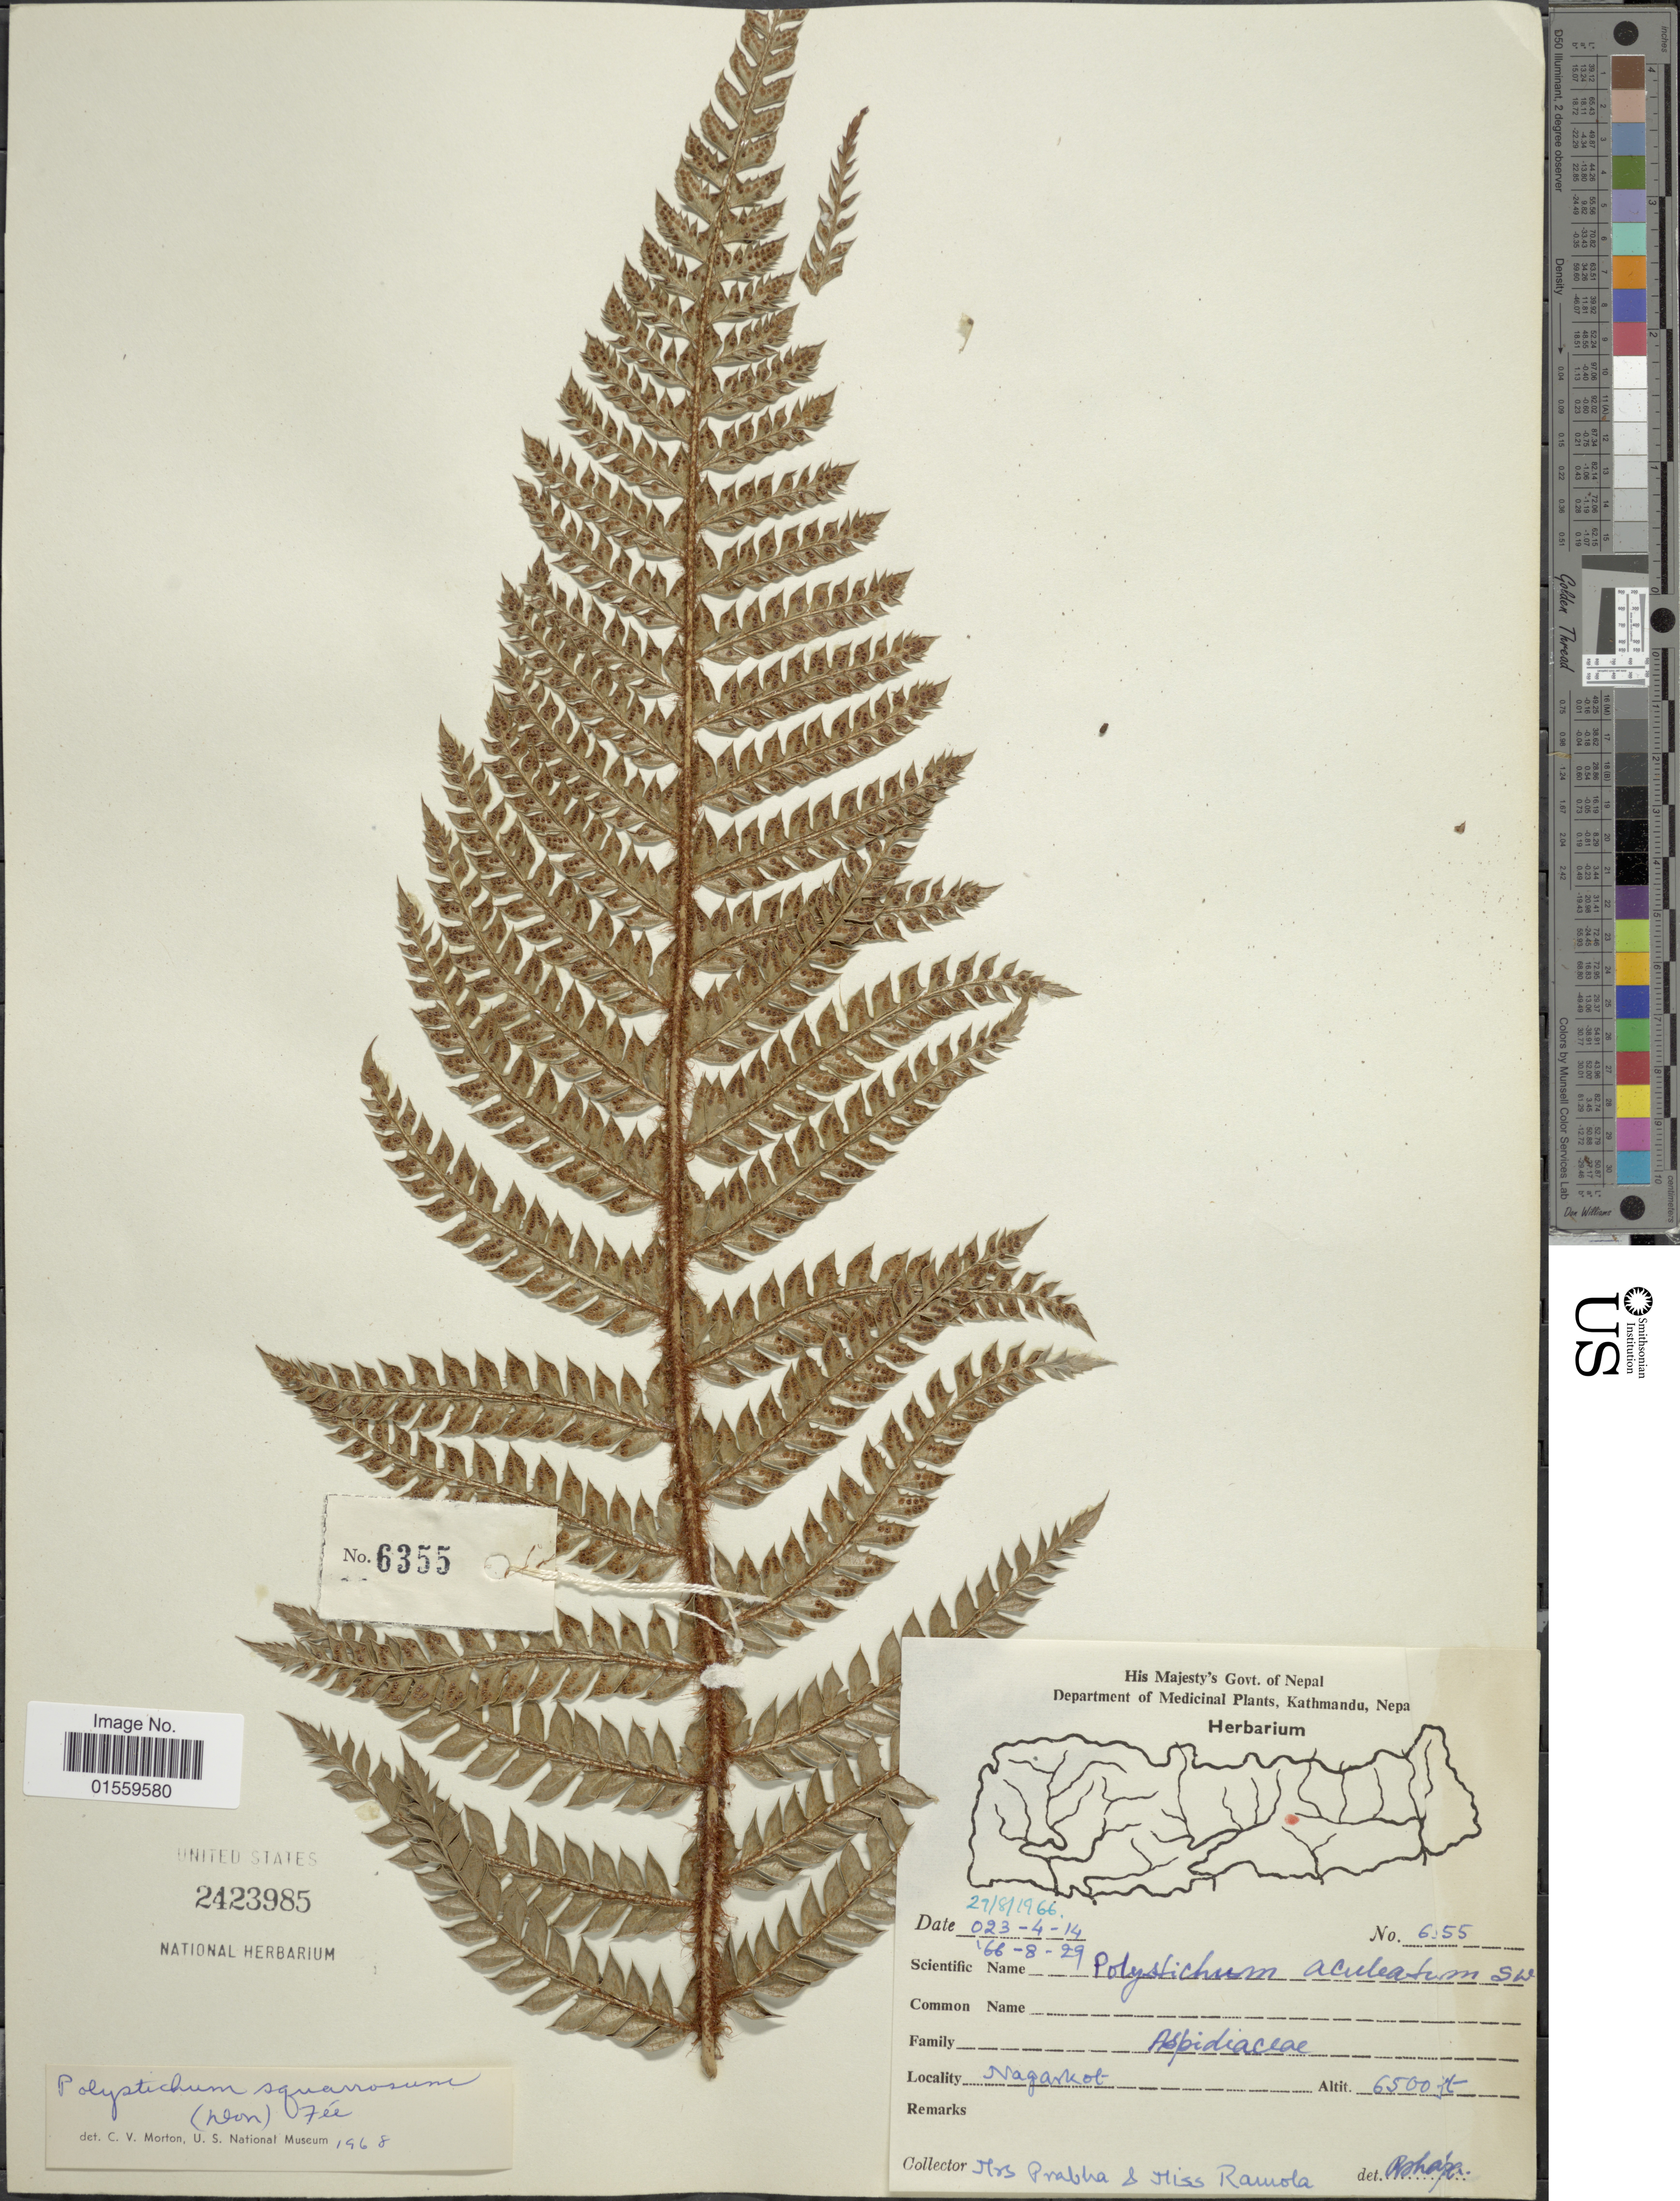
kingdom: Plantae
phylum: Tracheophyta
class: Polypodiopsida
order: Polypodiales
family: Dryopteridaceae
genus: Polystichum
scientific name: Polystichum squarrosum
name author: (D. Don) Fée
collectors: P. Pradhan & R. Thapa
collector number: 6355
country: Nepal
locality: Nagarkot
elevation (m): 1981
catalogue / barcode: US 2423958